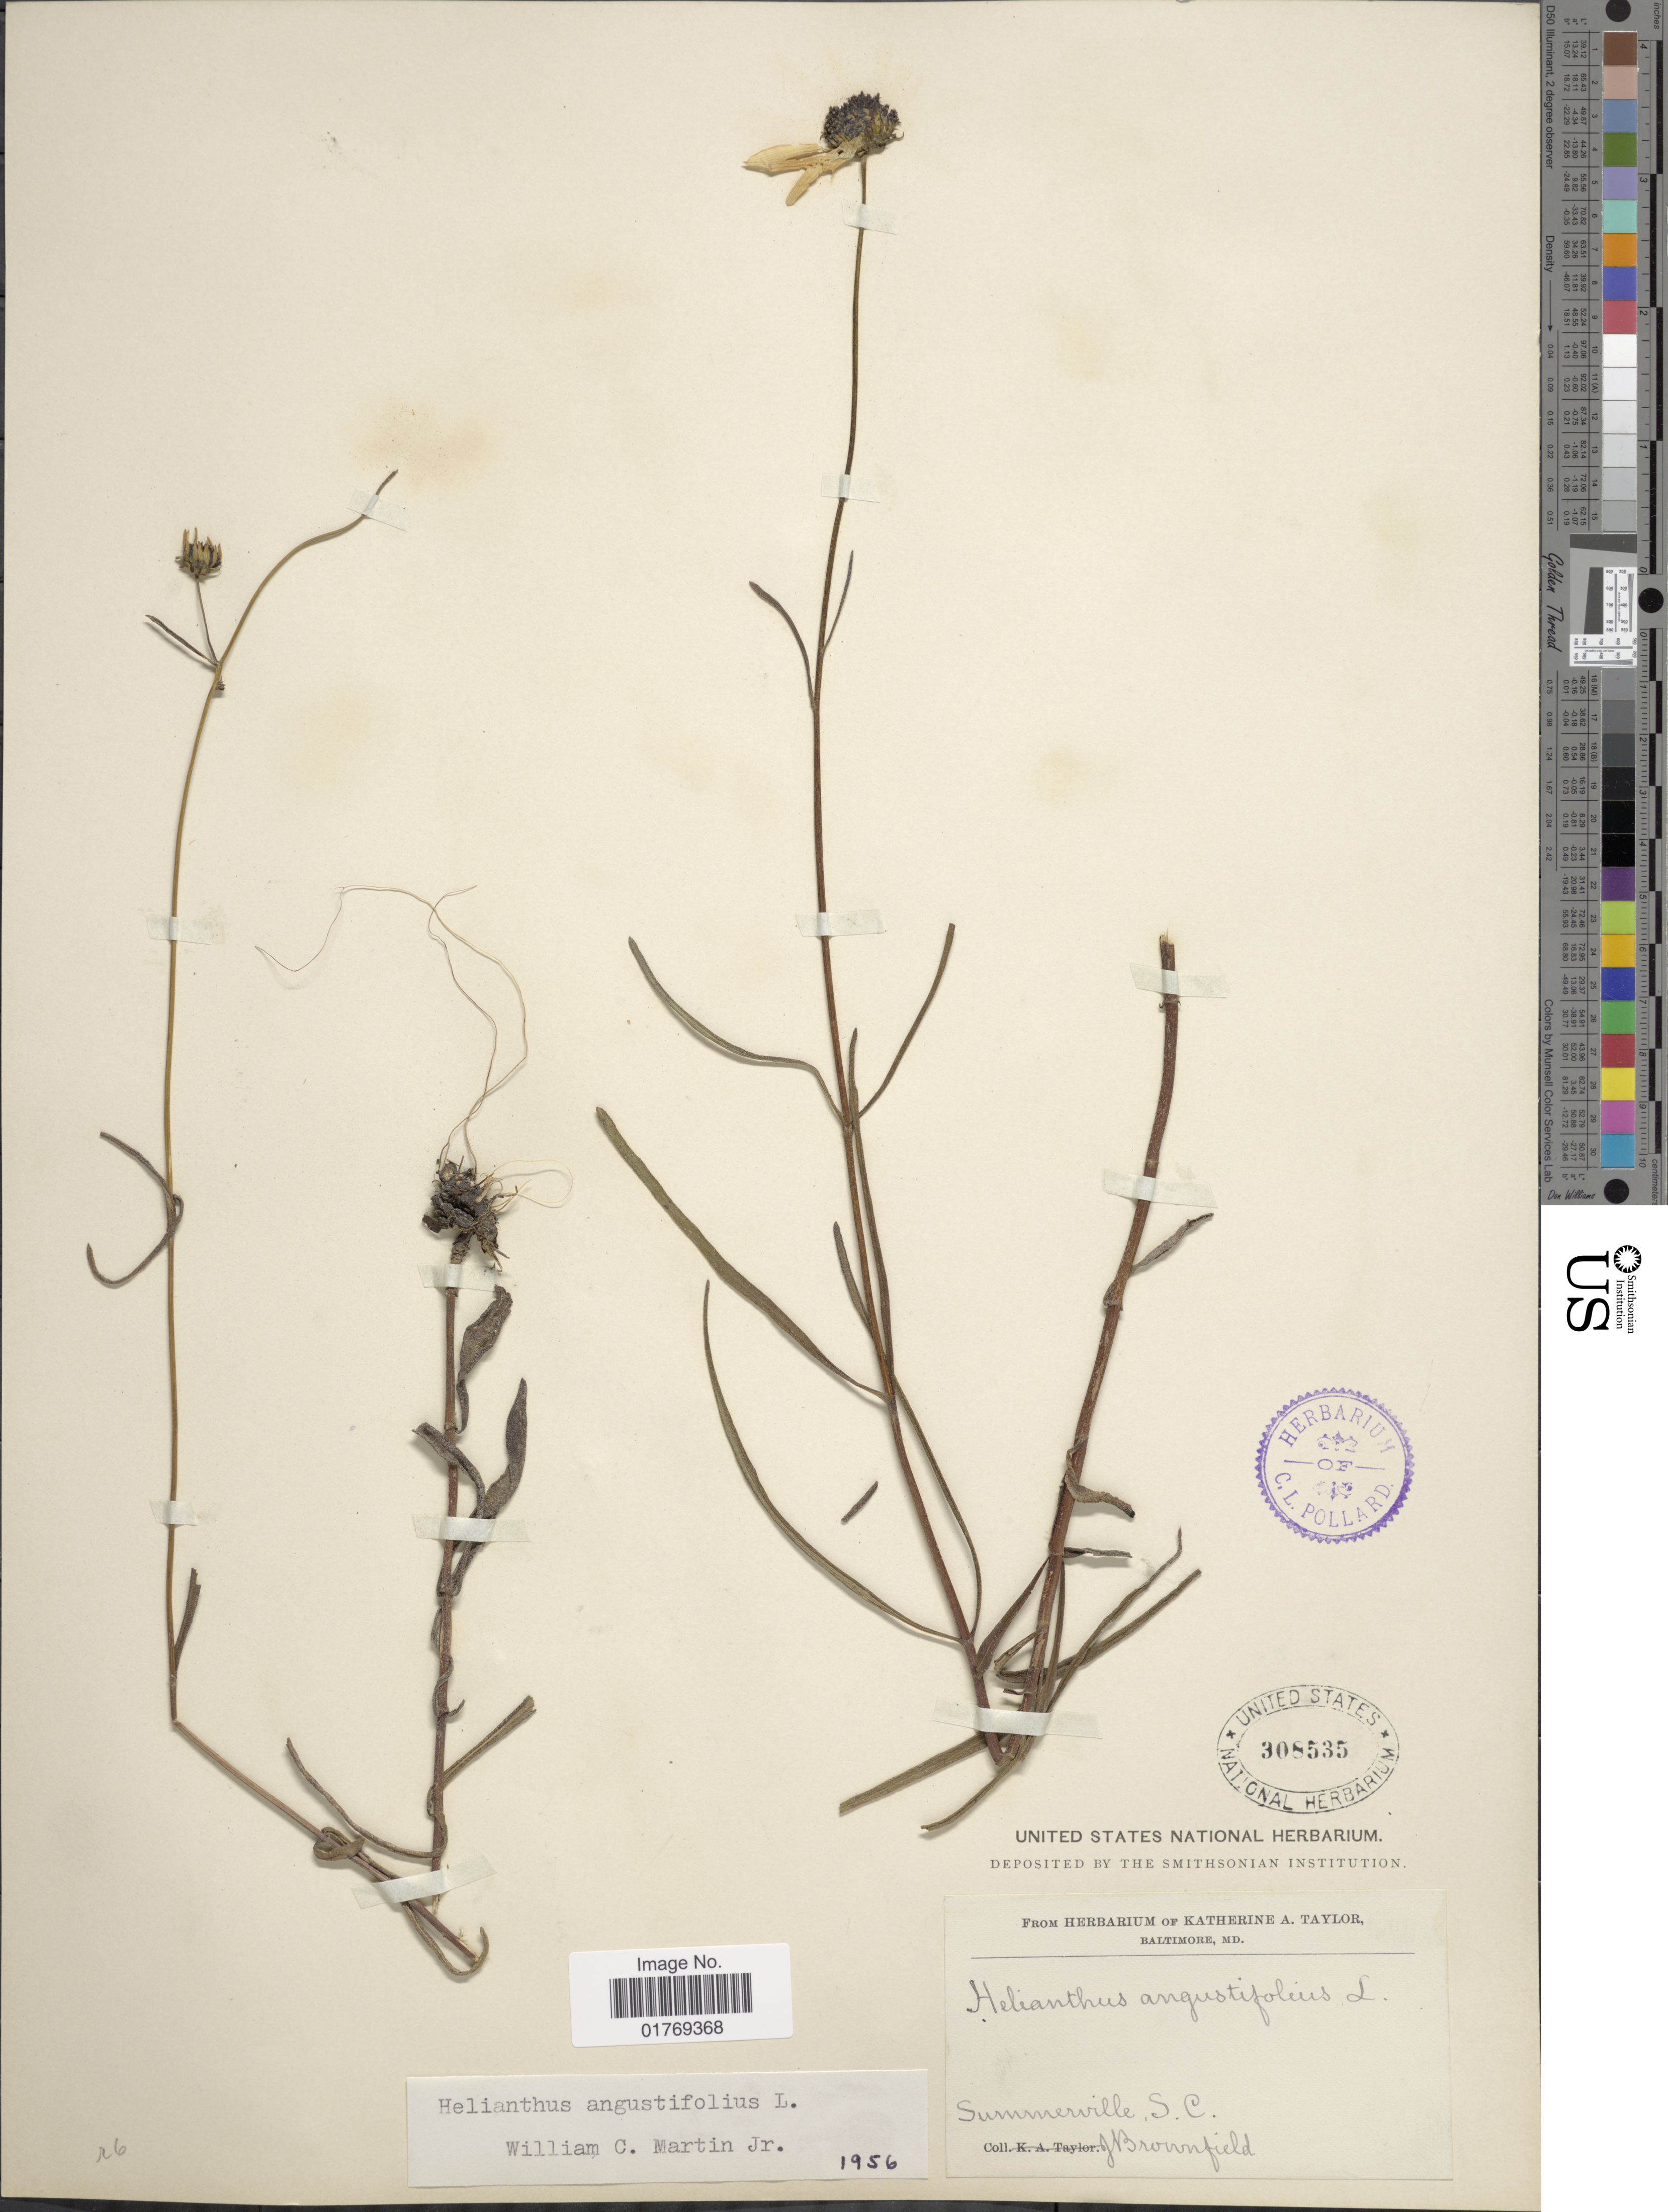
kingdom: Plantae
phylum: Tracheophyta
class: Magnoliopsida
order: Asterales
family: Asteraceae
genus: Helianthus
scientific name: Helianthus angustifolius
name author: L.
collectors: J. Brownfield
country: United States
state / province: South Carolina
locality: Summerville, S.C.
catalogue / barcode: US 308535